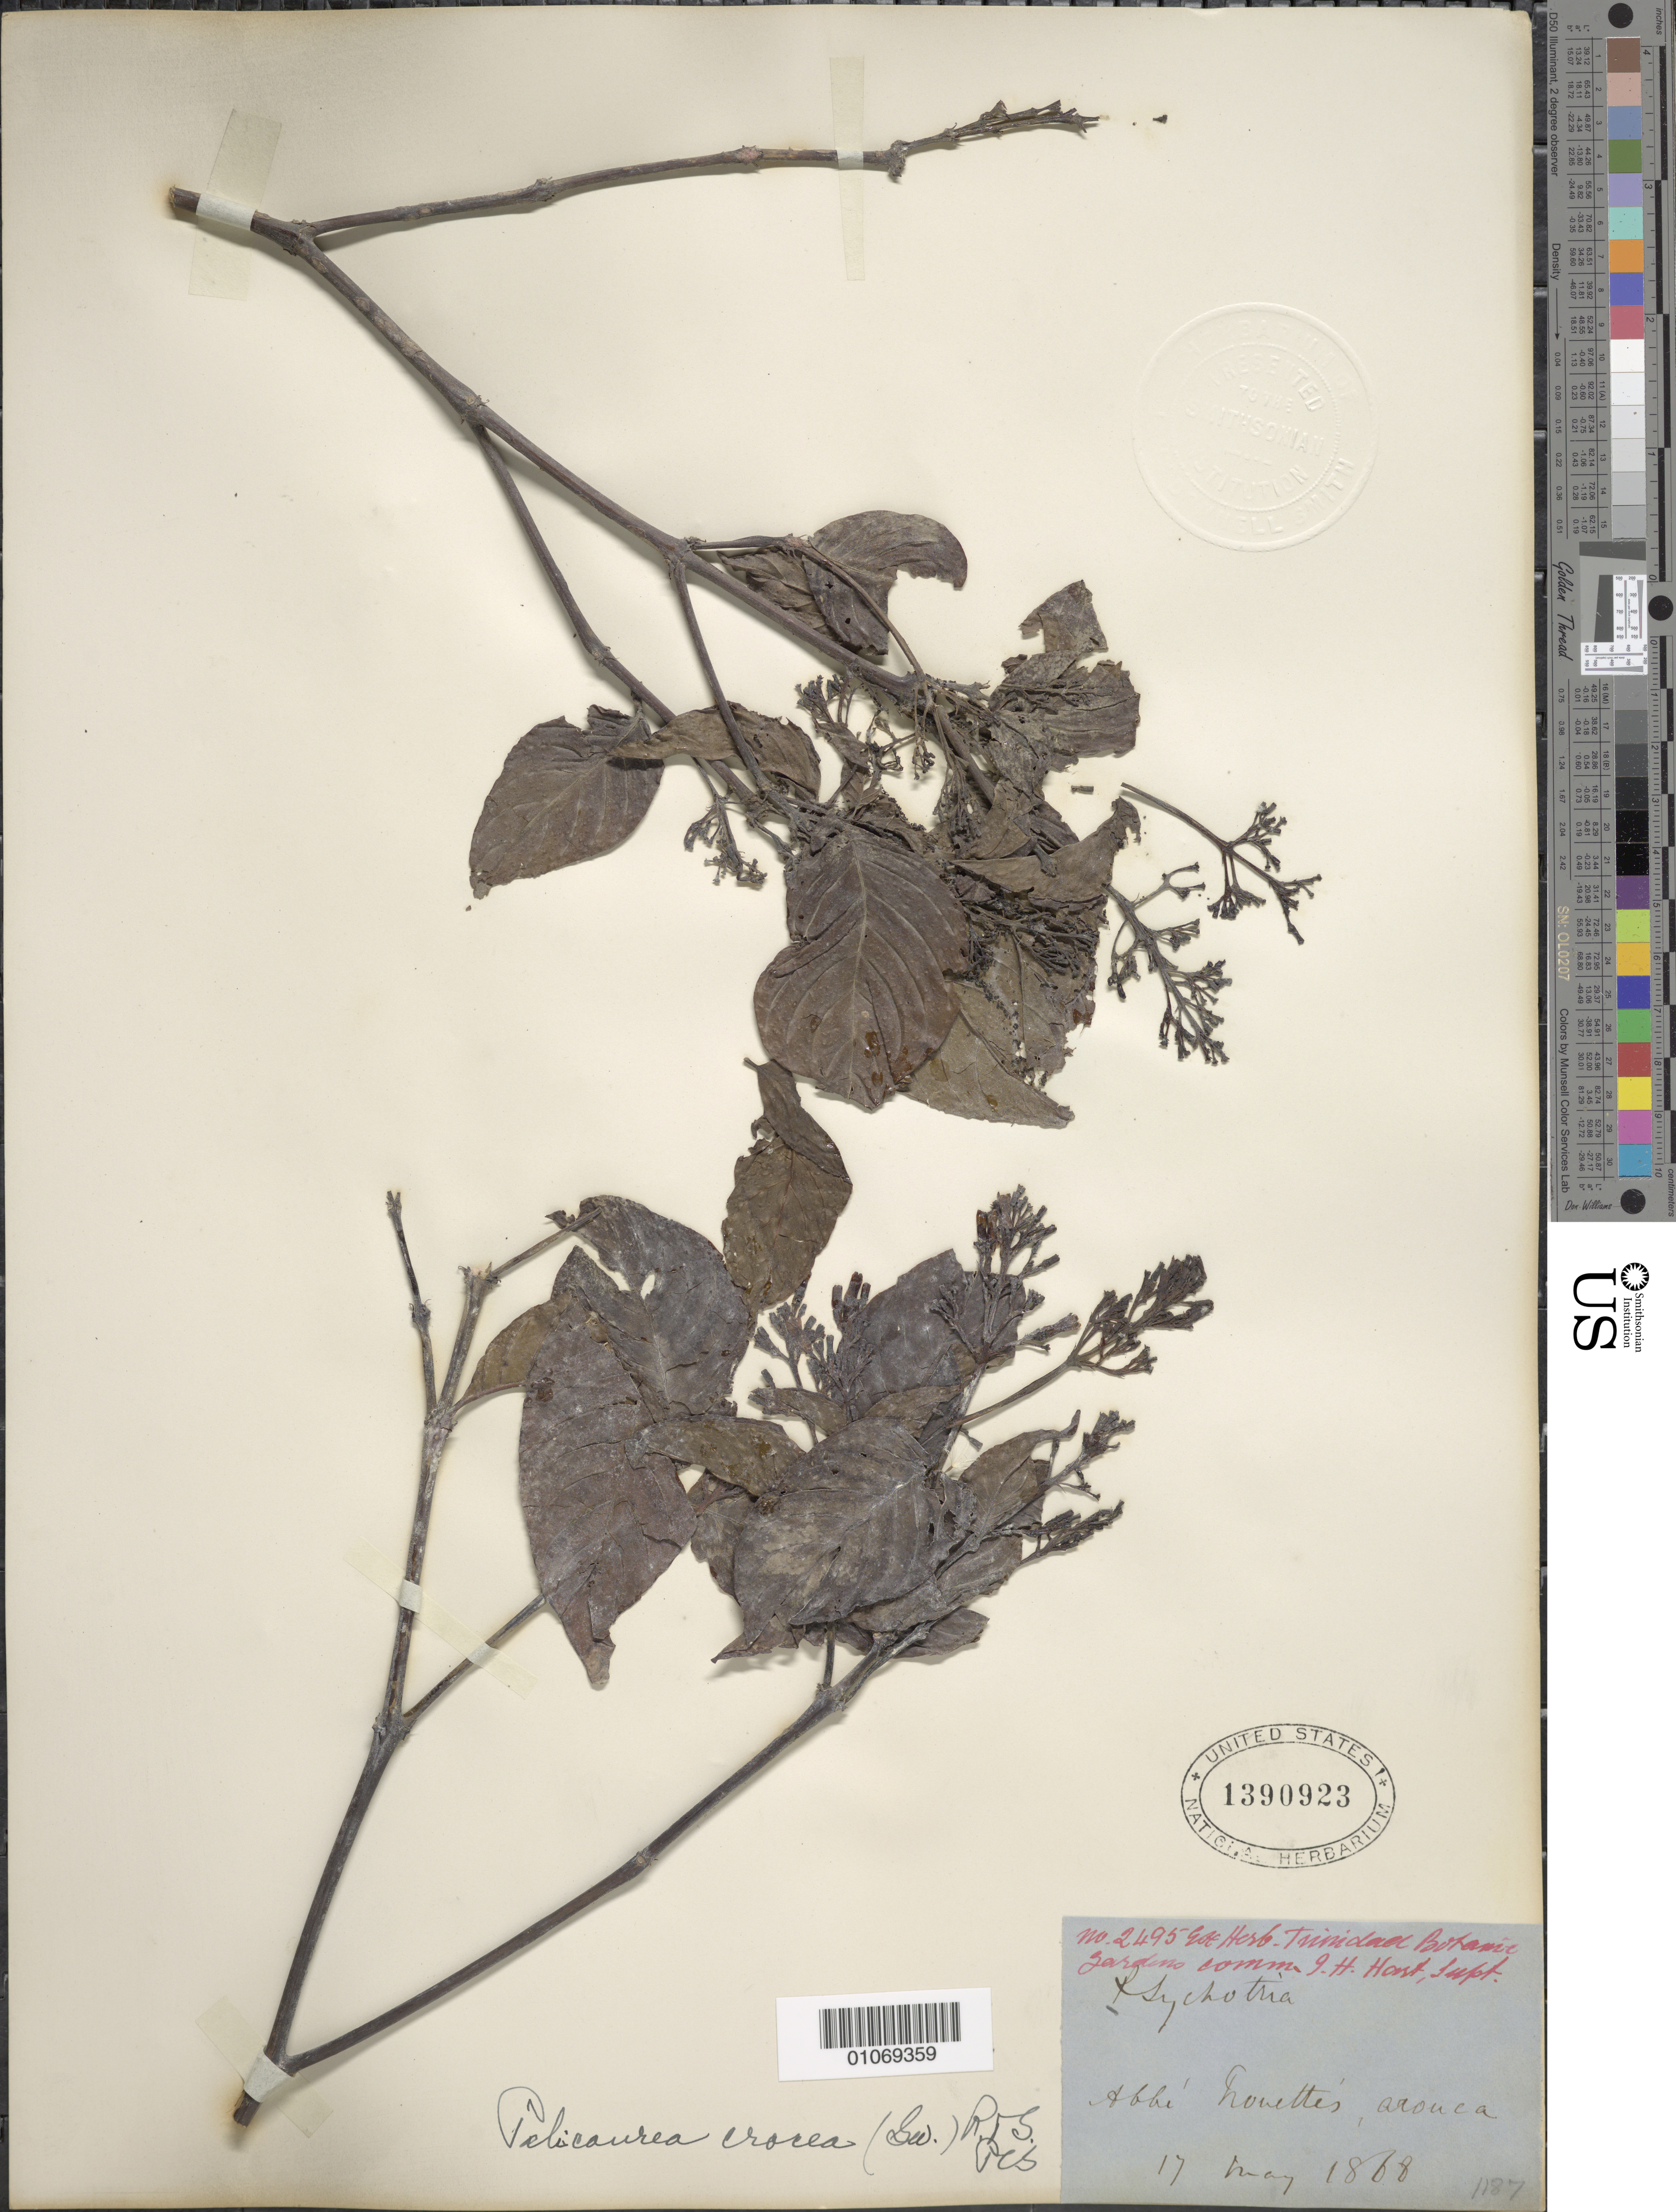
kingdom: Plantae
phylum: Tracheophyta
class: Magnoliopsida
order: Gentianales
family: Rubiaceae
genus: Palicourea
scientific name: Palicourea crocea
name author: (Sw.) Schult.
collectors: Botanic Gardens Herbarium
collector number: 2495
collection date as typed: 17 May 1868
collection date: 1868-05-17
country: Trinidad and Tobago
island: Trinidad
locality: Abbe Hovette's, Arouca.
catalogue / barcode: US 1390923